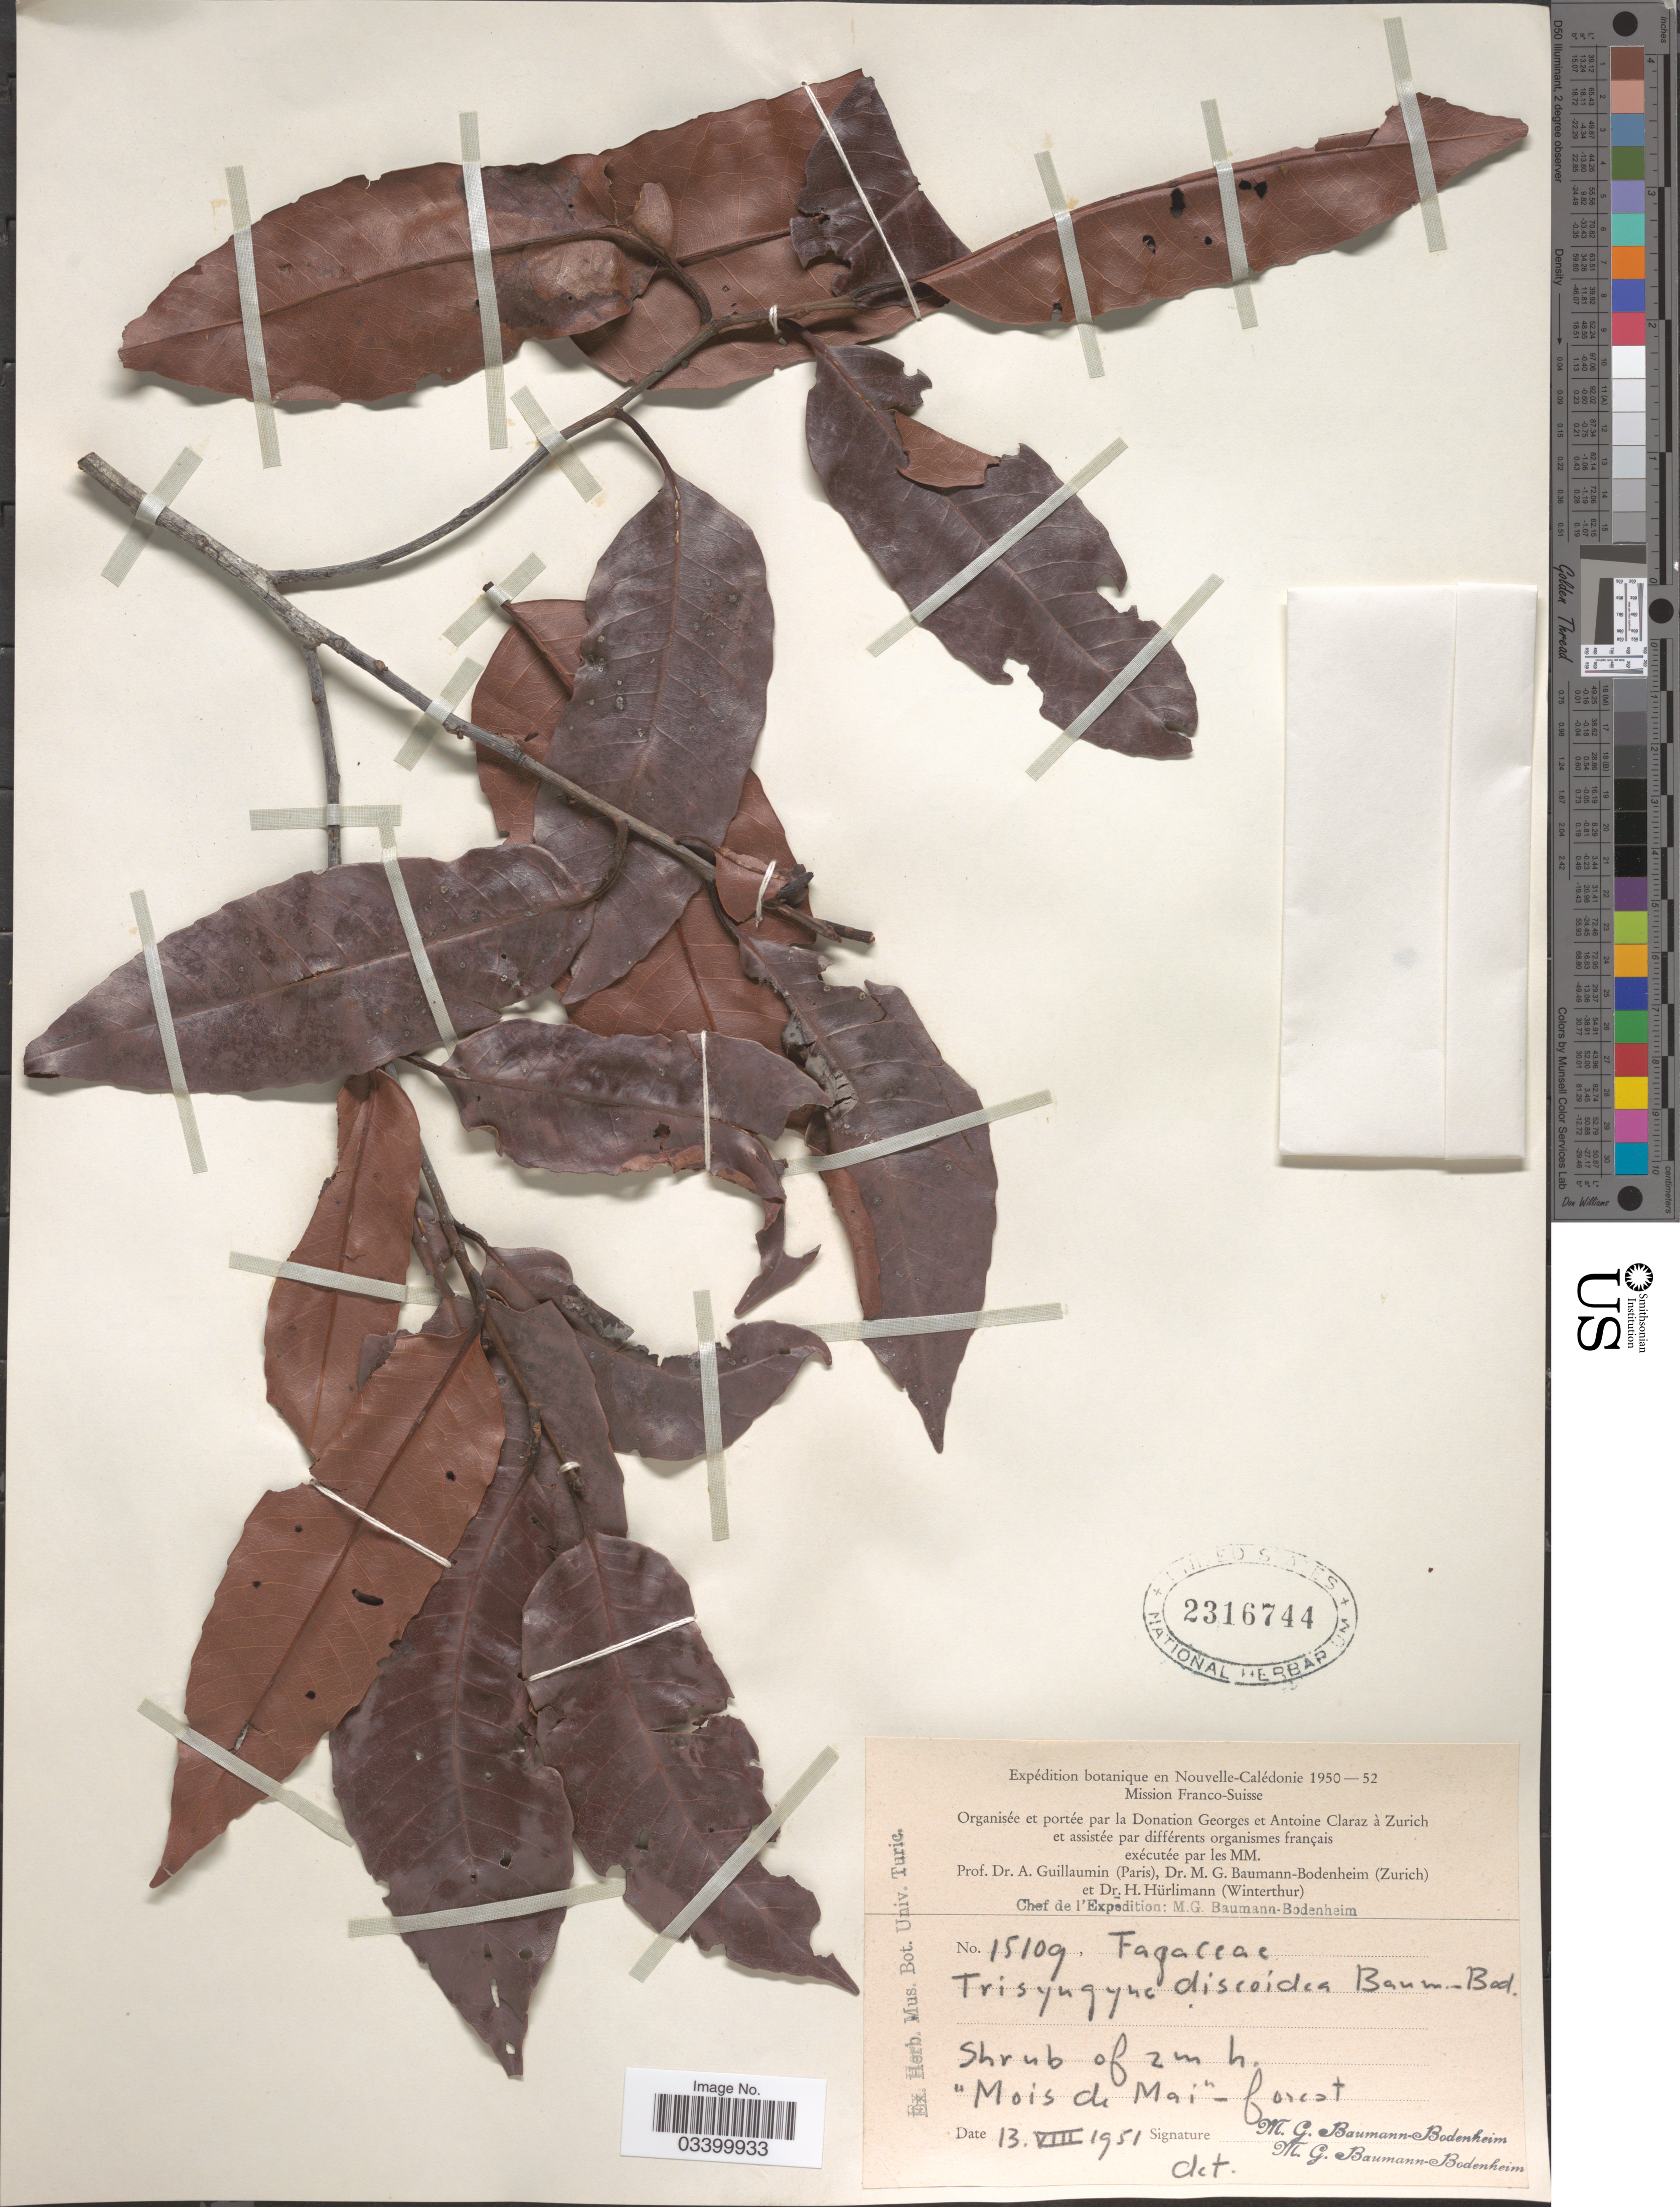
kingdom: Plantae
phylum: Tracheophyta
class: Magnoliopsida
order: Fagales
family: Nothofagaceae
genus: Nothofagus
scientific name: Nothofagus discoidea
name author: (Baum.-Bod.) Steenis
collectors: M. G. Baumann-Bodenheim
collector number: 15109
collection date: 1951-08-13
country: New Caledonia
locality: Nouvelle-Calédonie. "Mois de Mai"- forest.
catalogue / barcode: US 2316744